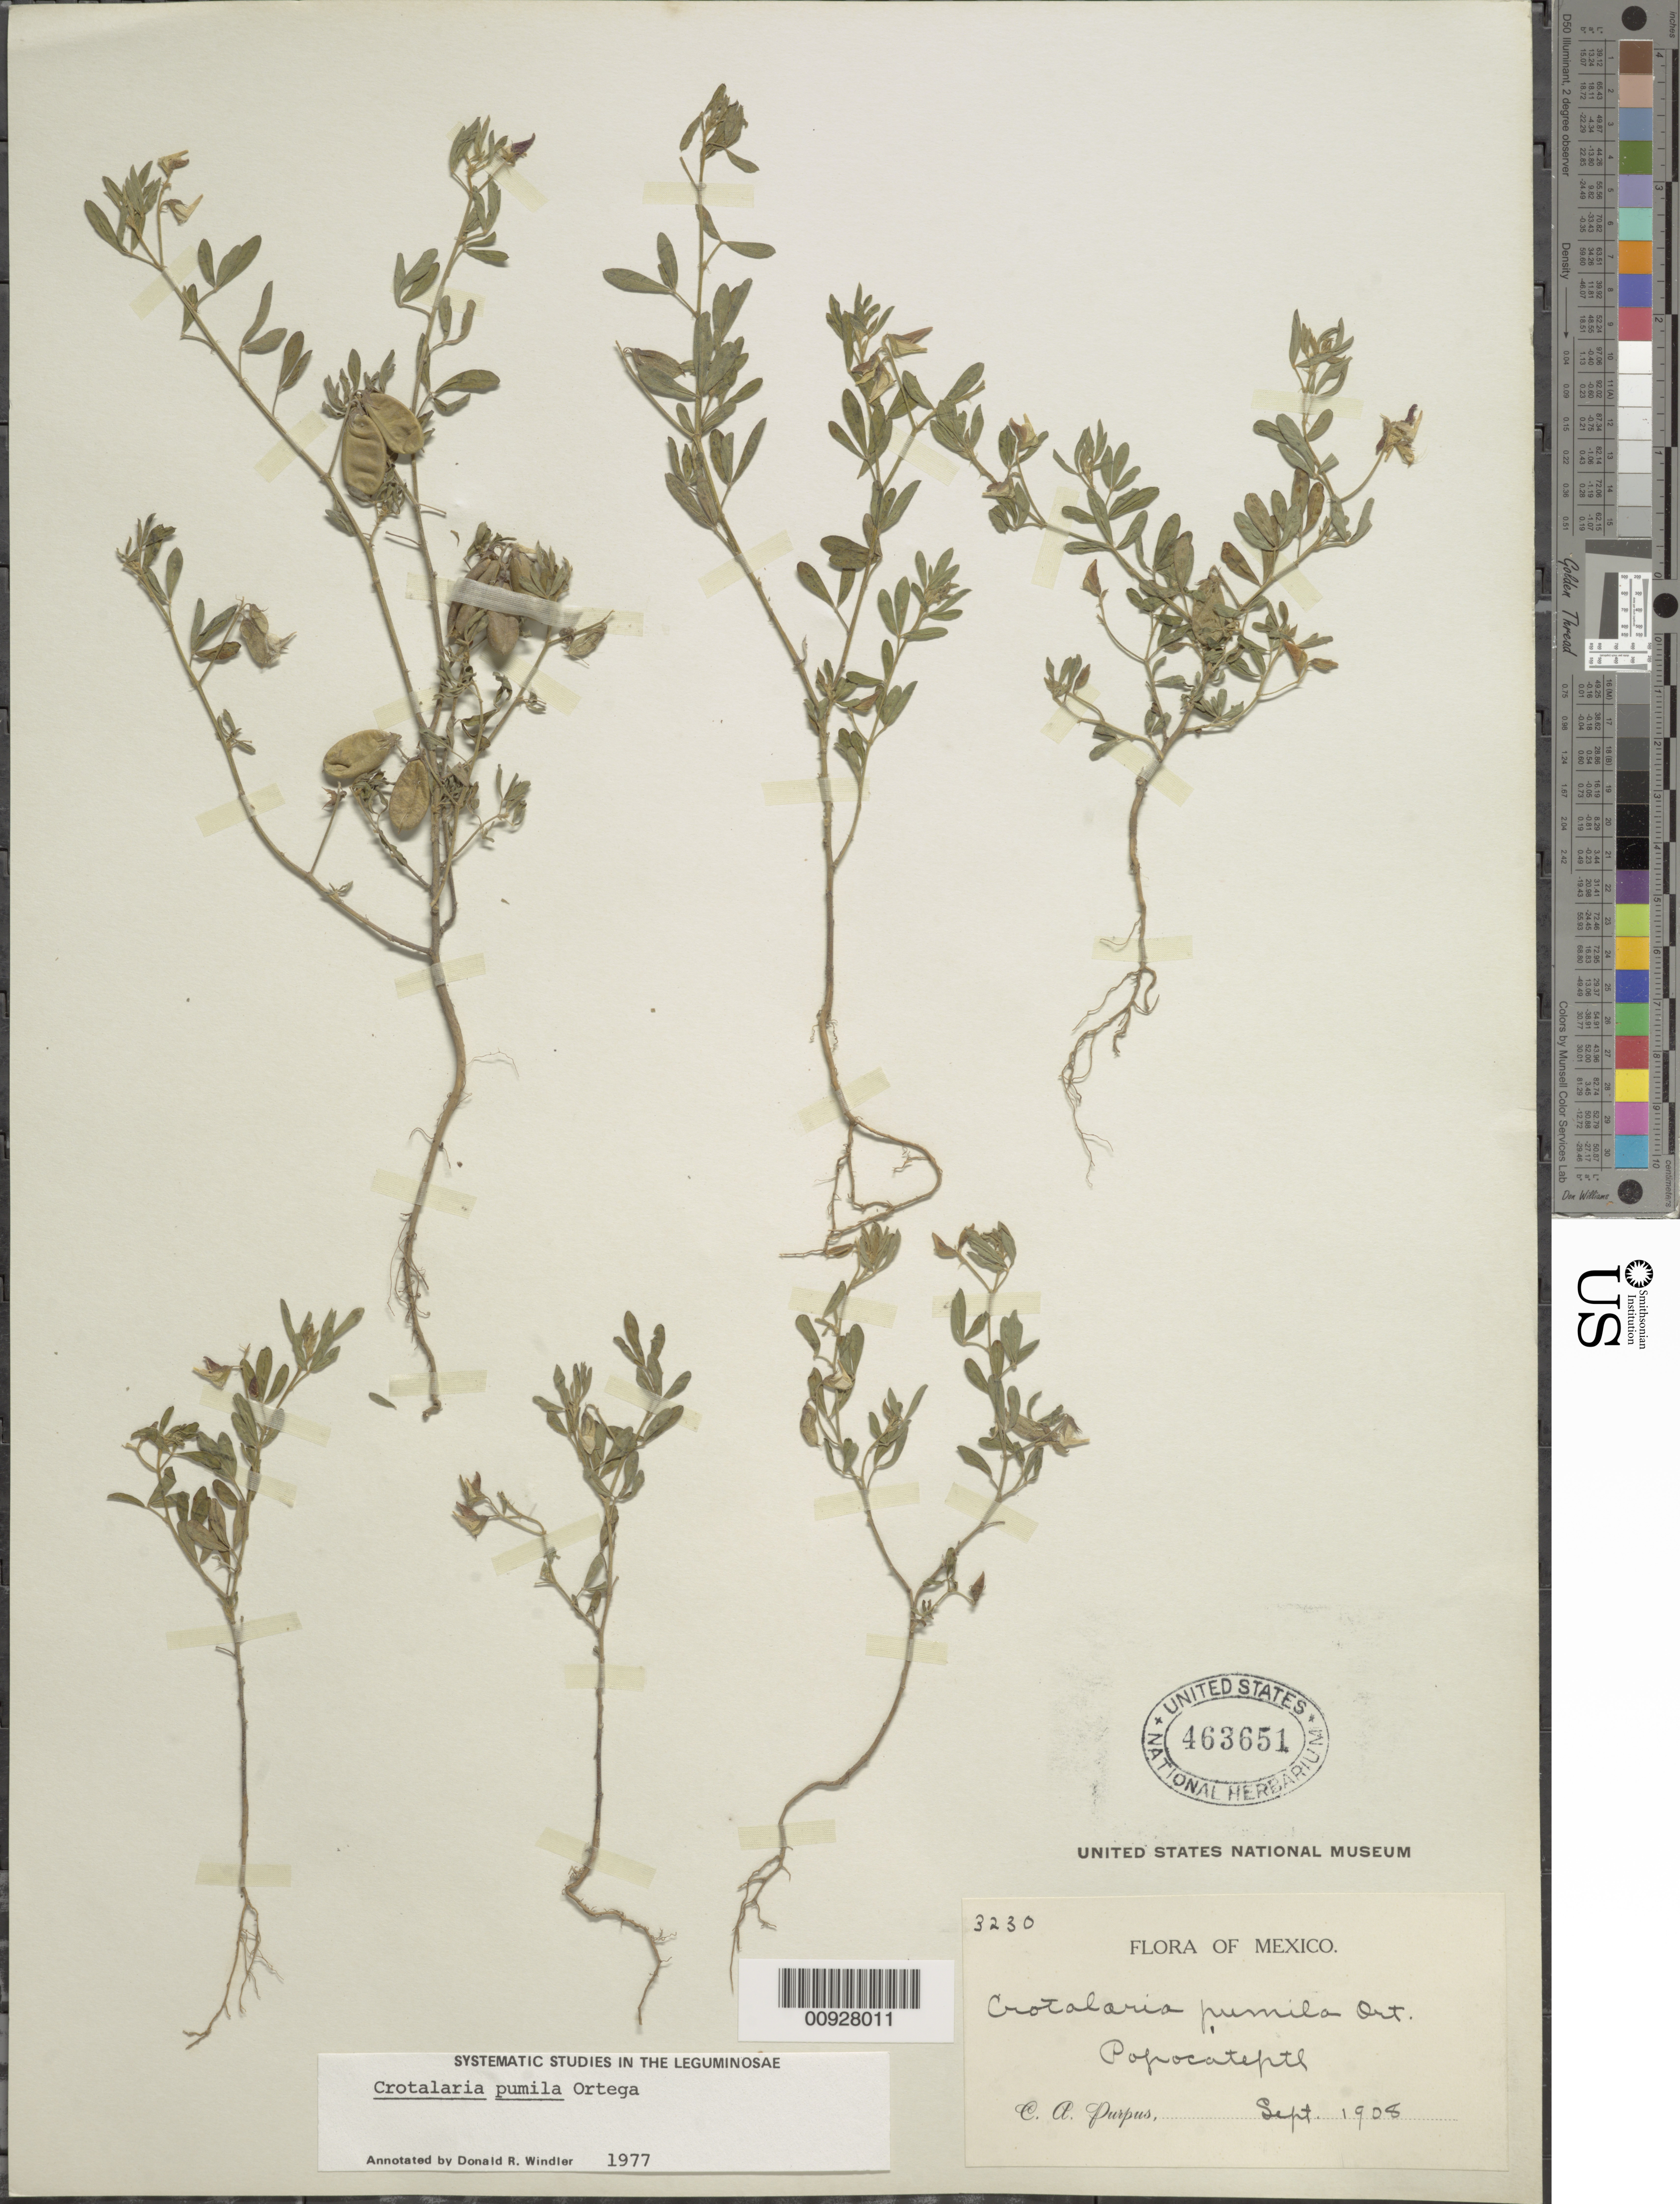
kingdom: Plantae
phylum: Tracheophyta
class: Magnoliopsida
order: Fabales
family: Fabaceae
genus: Crotalaria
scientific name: Crotalaria pumila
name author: Ortega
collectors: C. A. Purpus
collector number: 3230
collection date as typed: Sep 1908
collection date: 1908-09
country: Mexico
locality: Popocatepetl.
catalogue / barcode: US 463651